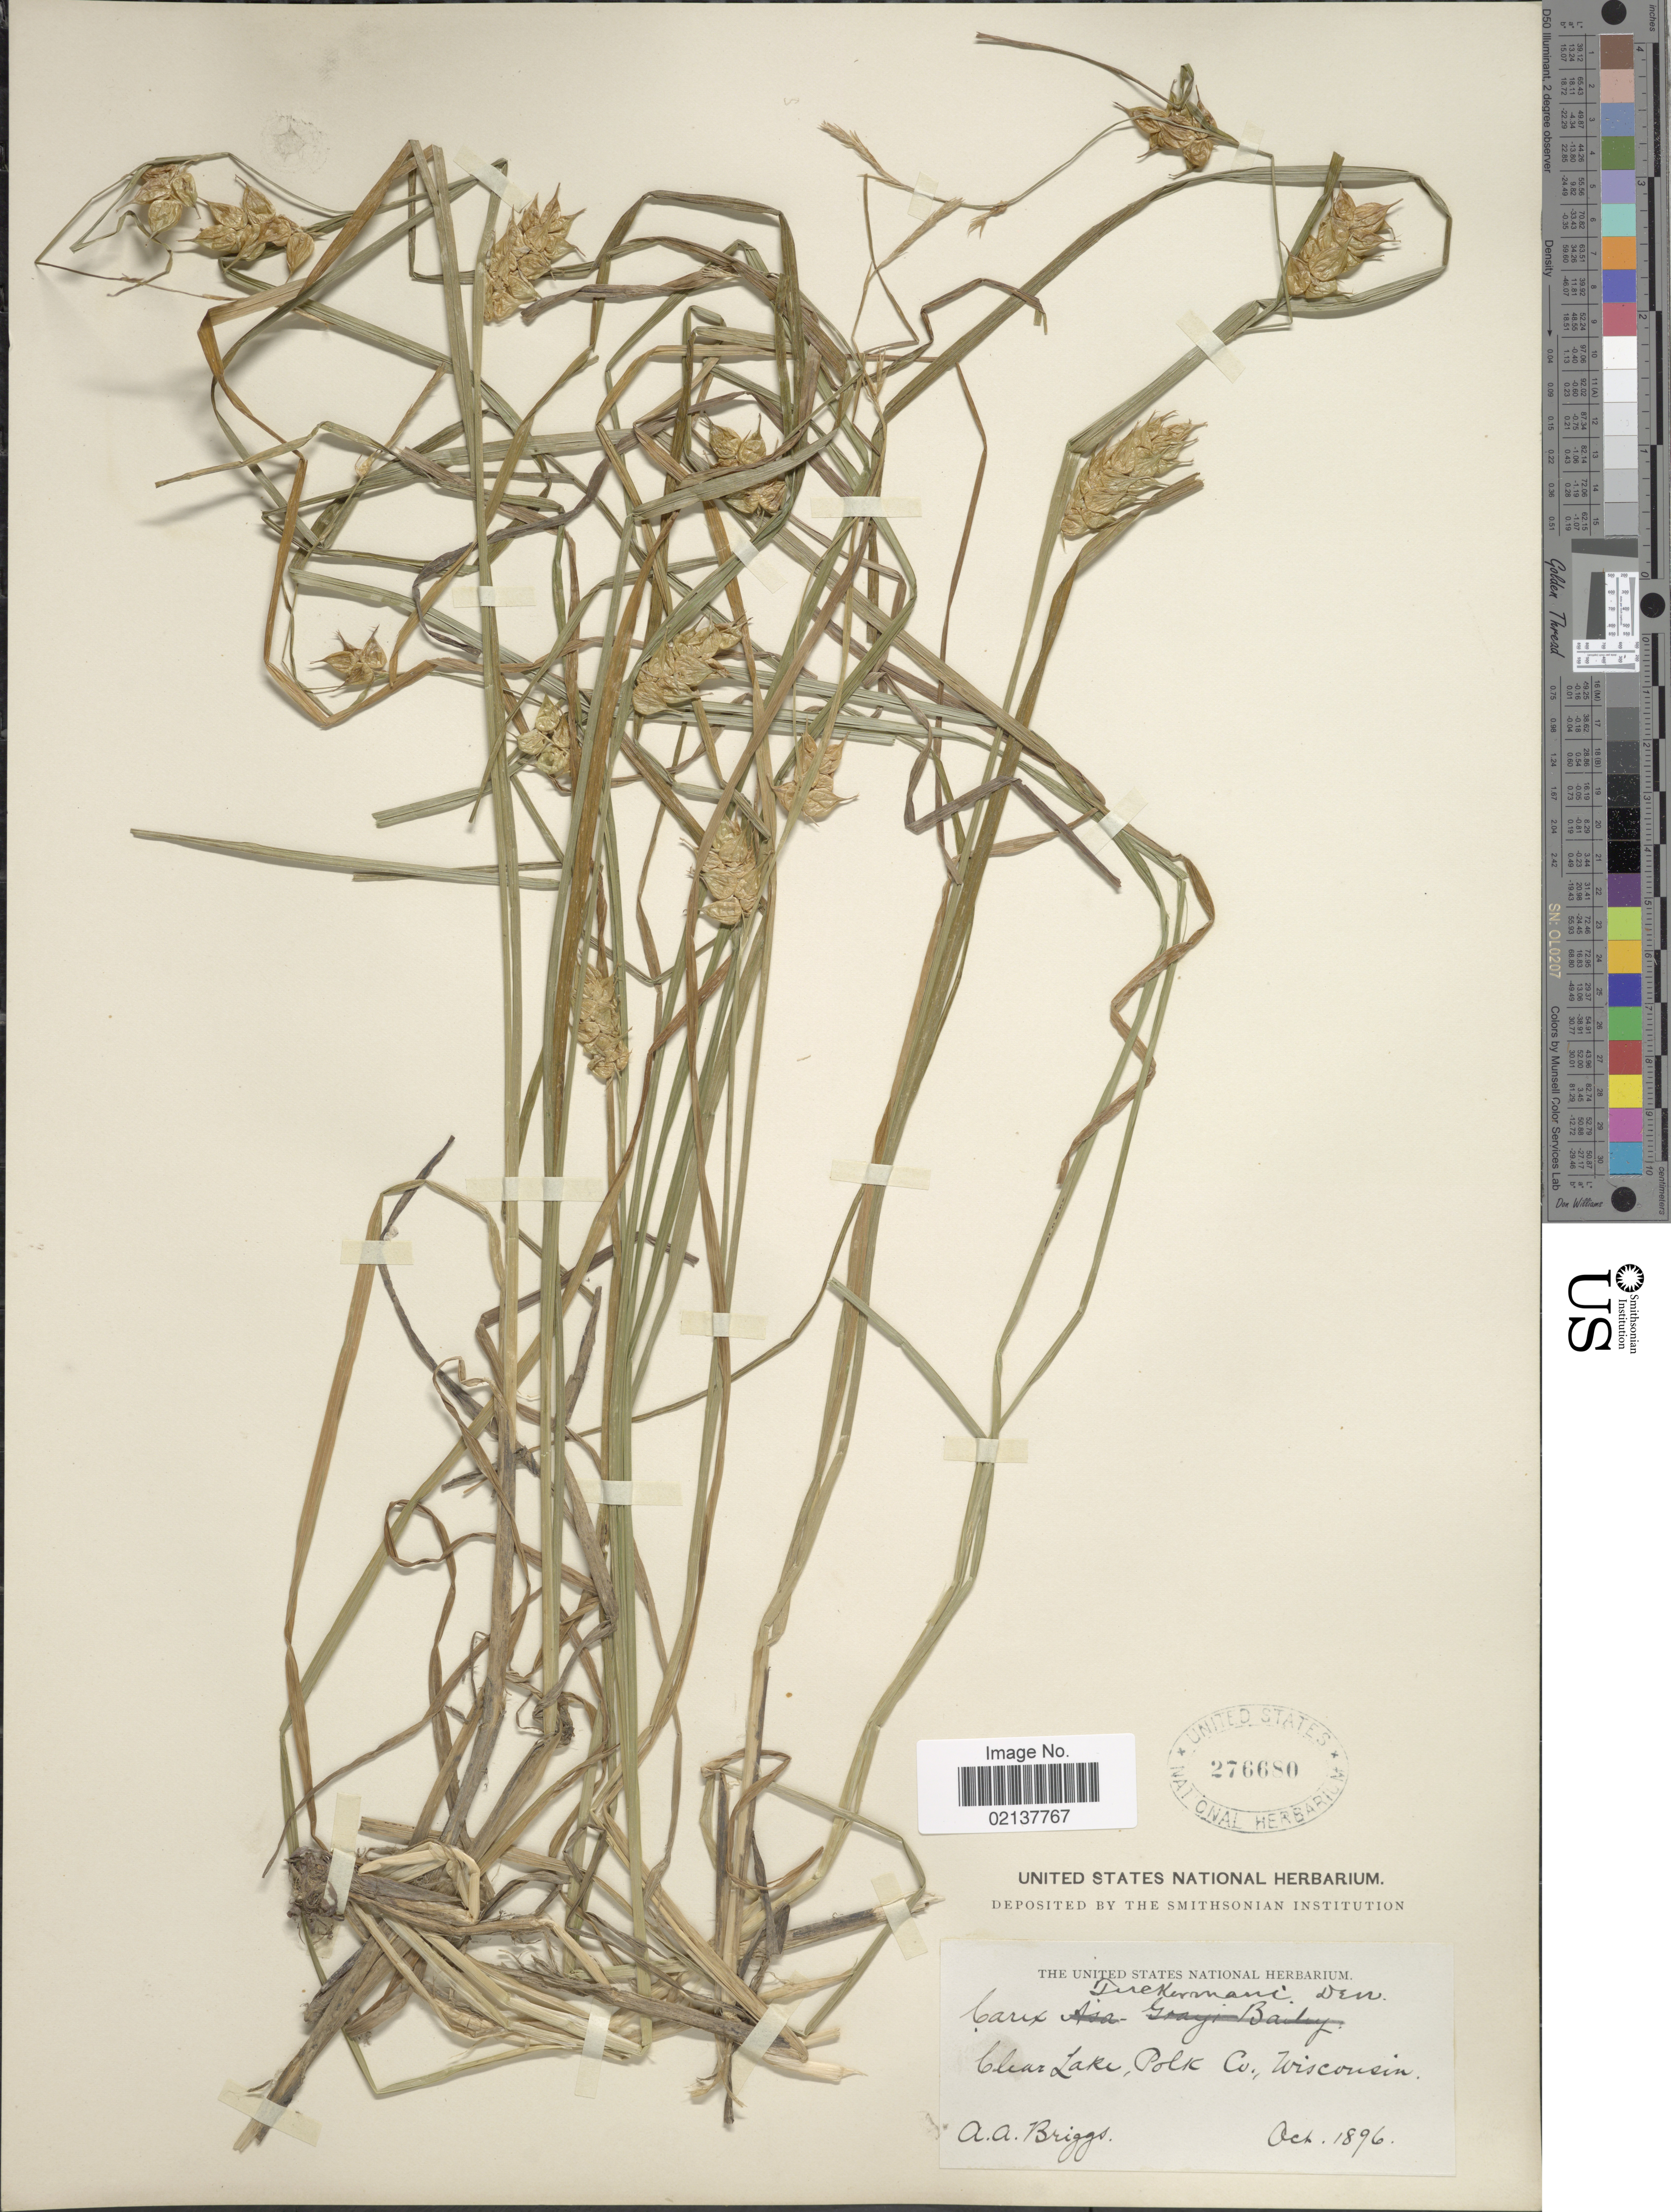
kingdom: Plantae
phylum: Tracheophyta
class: Liliopsida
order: Poales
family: Cyperaceae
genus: Carex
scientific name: Carex tuckermanii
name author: Boott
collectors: A. Briggs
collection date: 1896-10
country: United States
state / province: Wisconsin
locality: Clear Lake, Polk Co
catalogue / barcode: US 276680